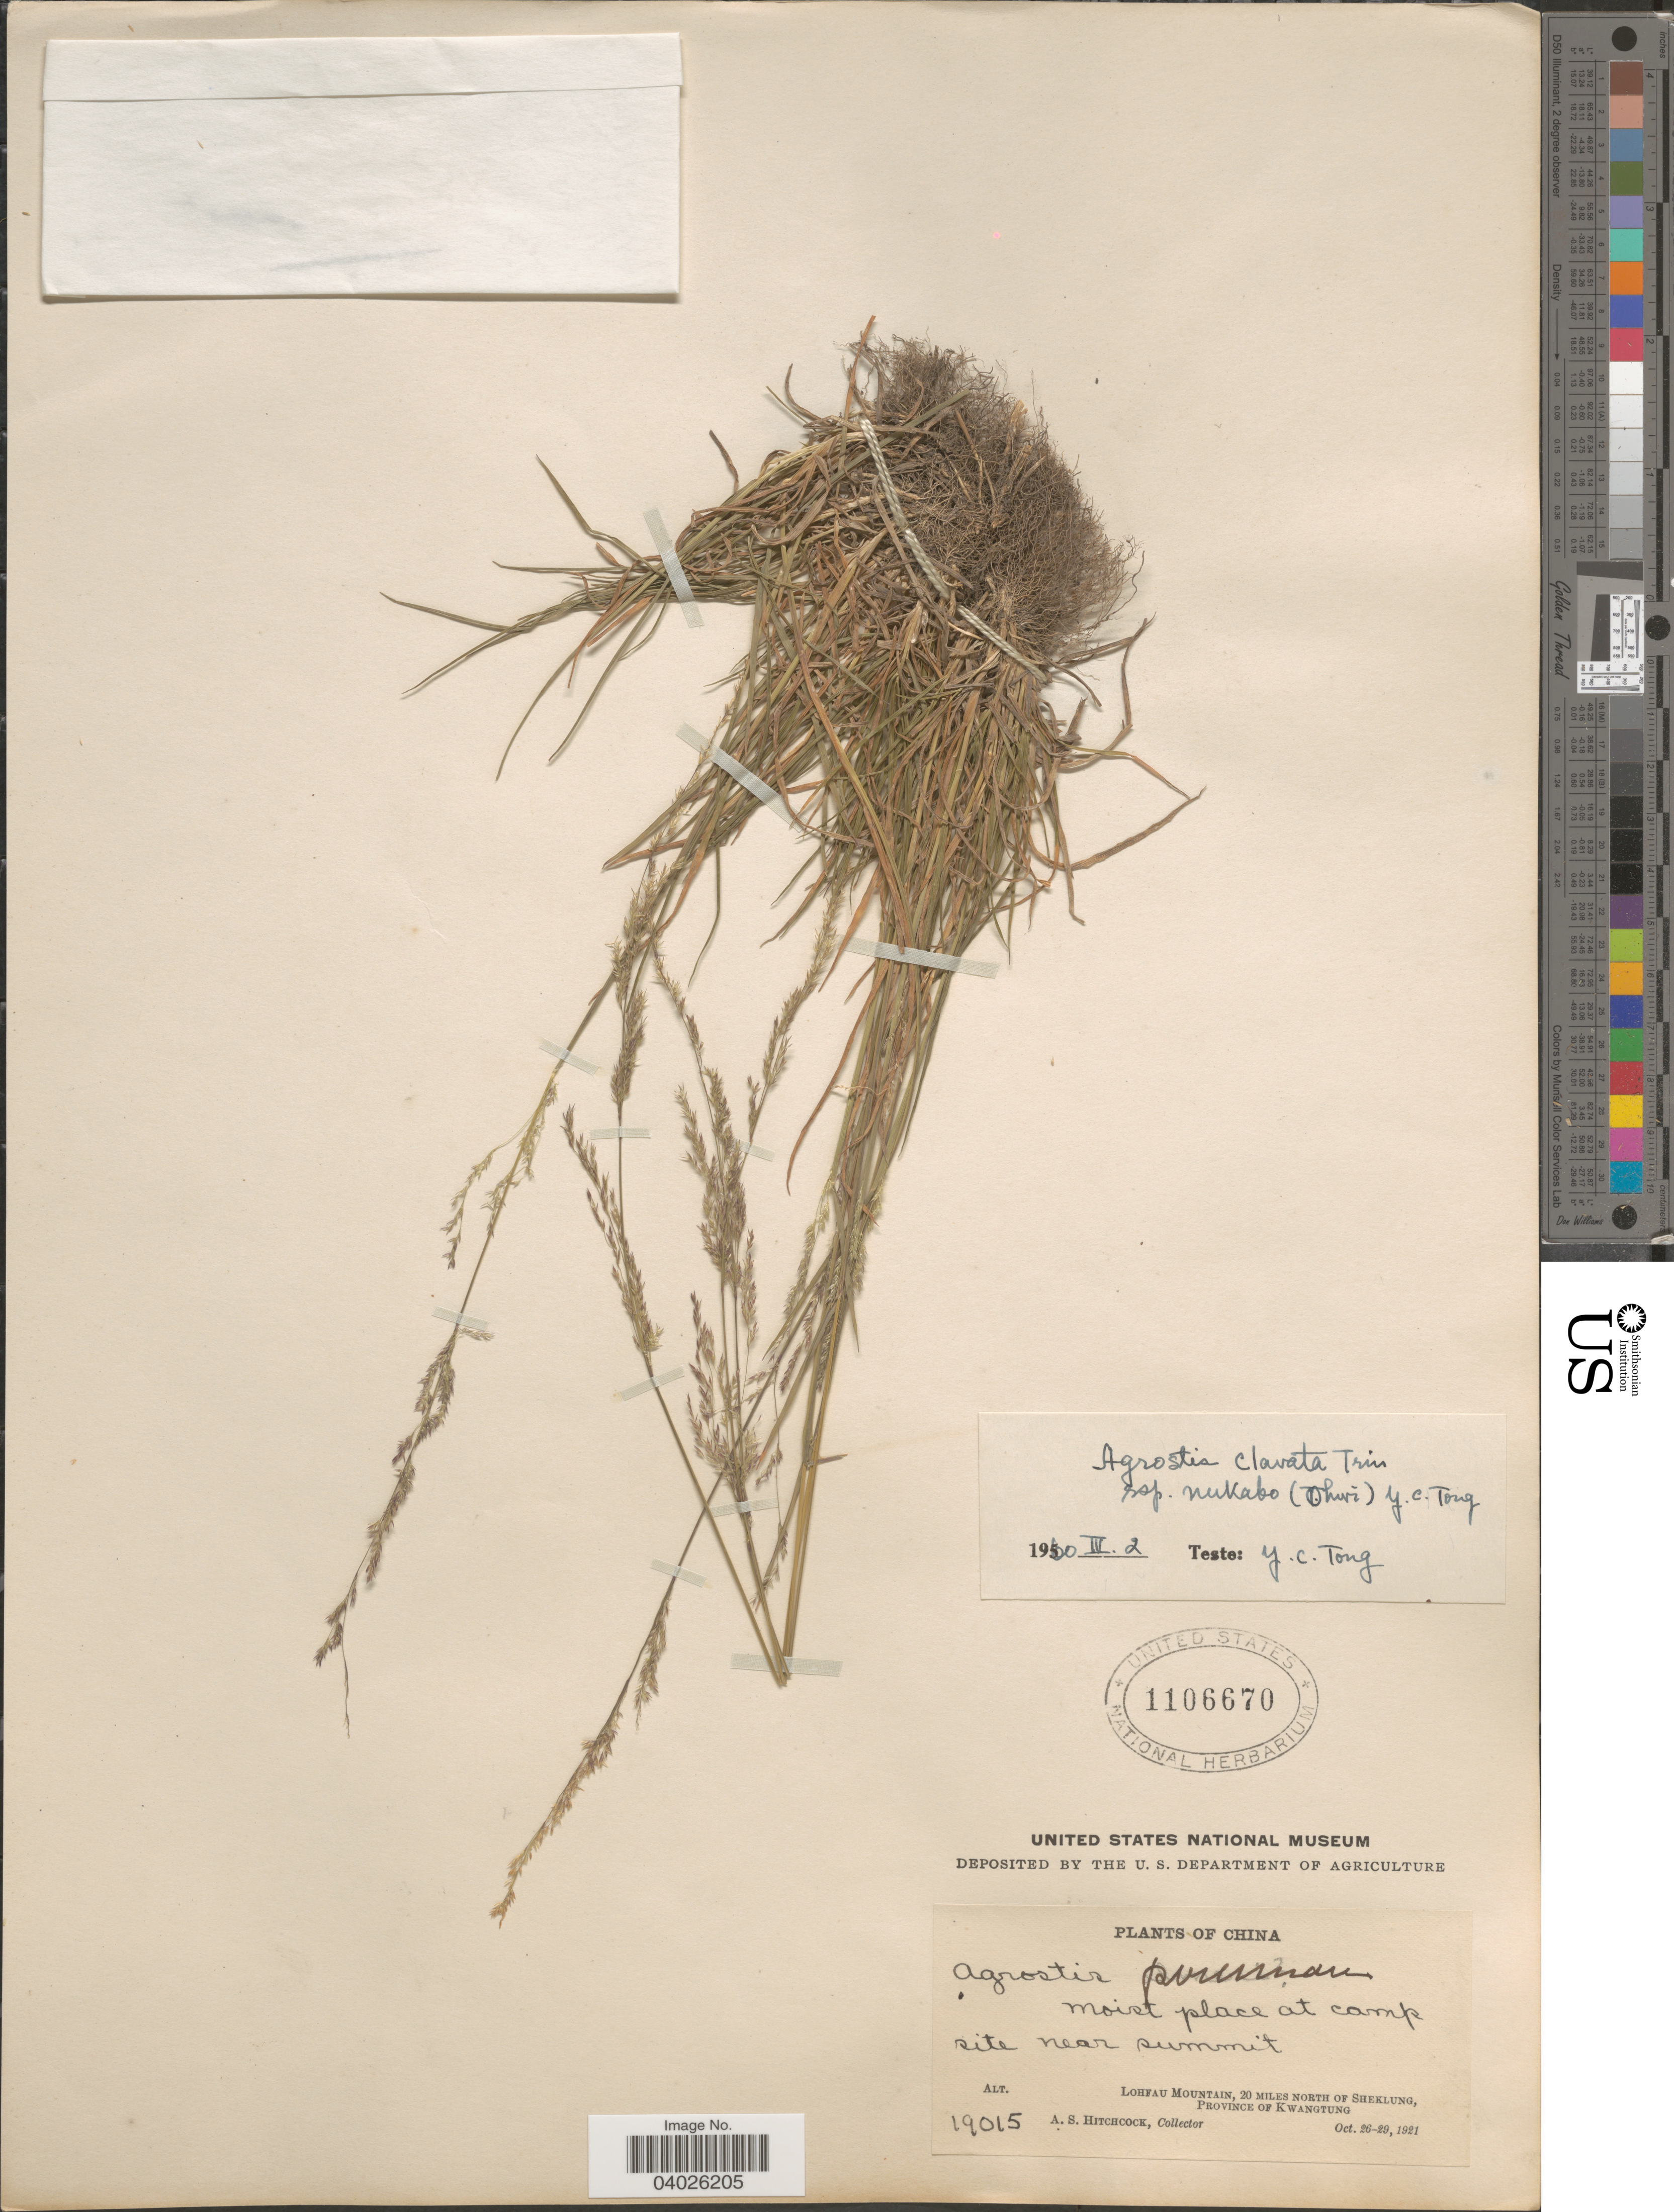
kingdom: Plantae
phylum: Tracheophyta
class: Liliopsida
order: Poales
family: Poaceae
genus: Agrostis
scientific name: Agrostis clavata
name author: Trin.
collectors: A. S. Hitchcock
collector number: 19015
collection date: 1921-10-26/1921-10-29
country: China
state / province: Guangdong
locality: At camp site near summit. Lohfau Mountain, 20 miles north of Sheklung, Province of Kwangtung.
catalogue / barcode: US 1106670